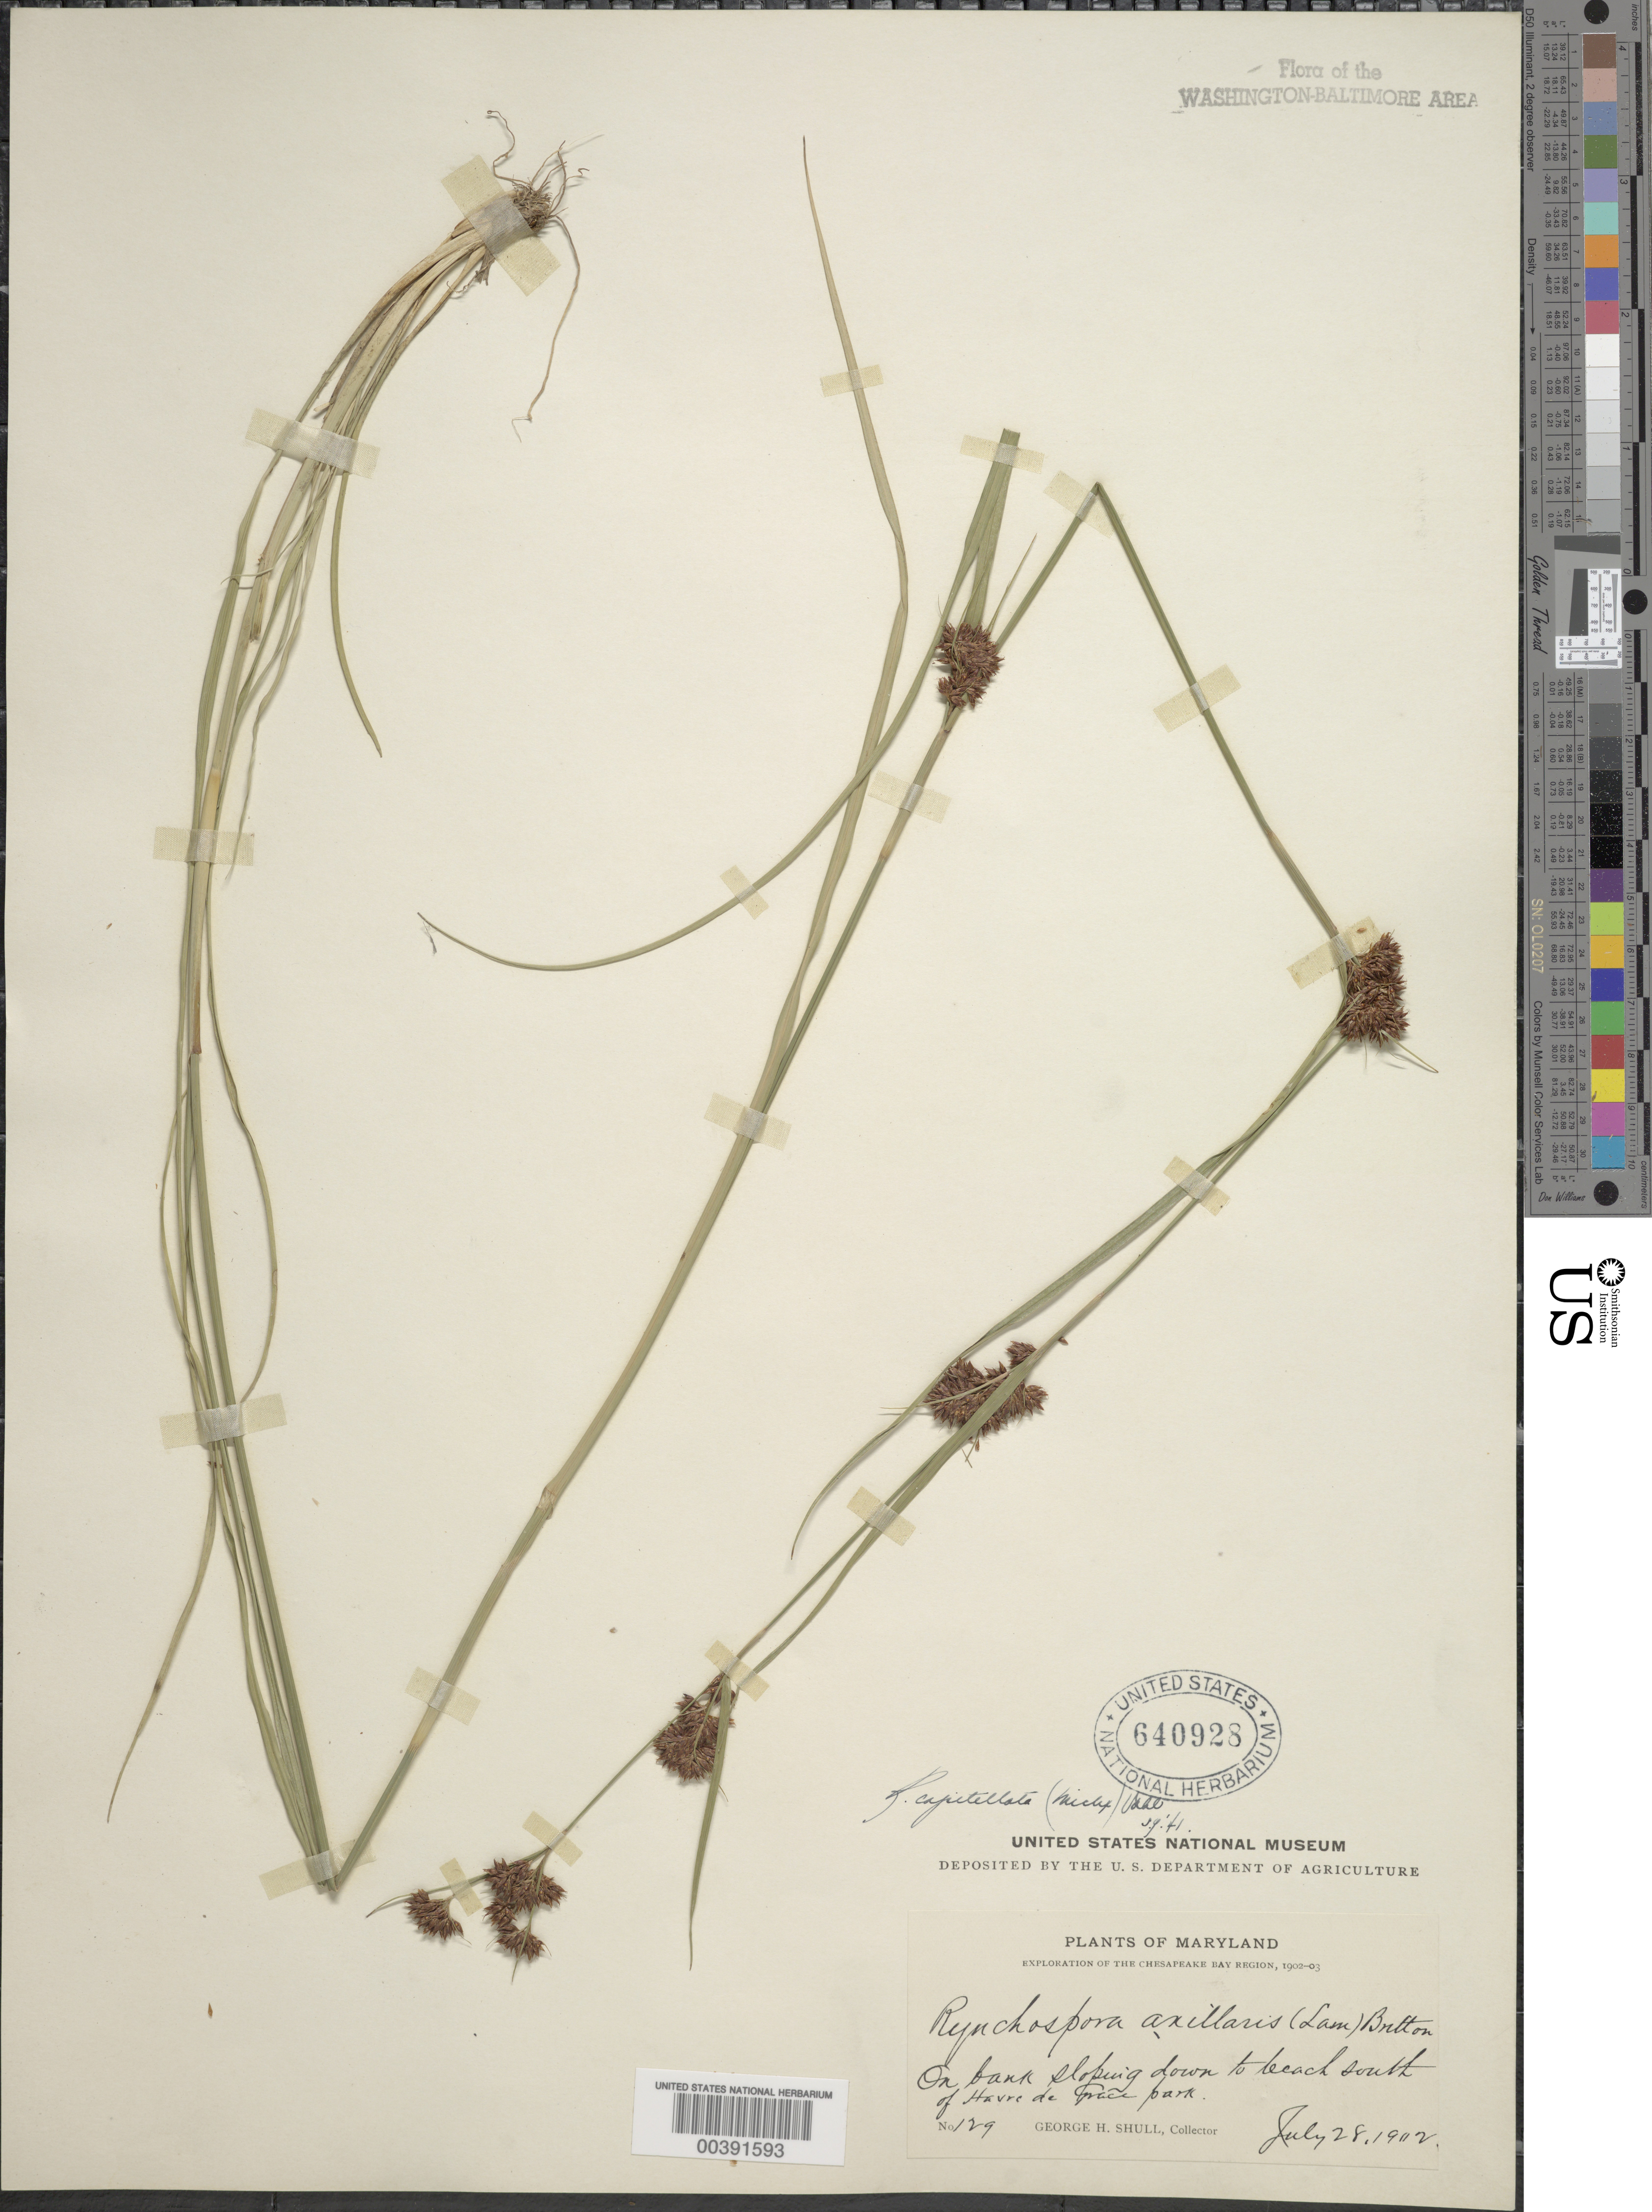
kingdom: Plantae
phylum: Tracheophyta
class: Liliopsida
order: Poales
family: Cyperaceae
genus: Rhynchospora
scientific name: Rhynchospora capitellata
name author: (Michx.) Vahl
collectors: G. H. Shull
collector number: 129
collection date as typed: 28 Jul 1902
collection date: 1902-07-28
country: United States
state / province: Maryland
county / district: Harford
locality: South of Havre De Grace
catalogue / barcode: US 640928